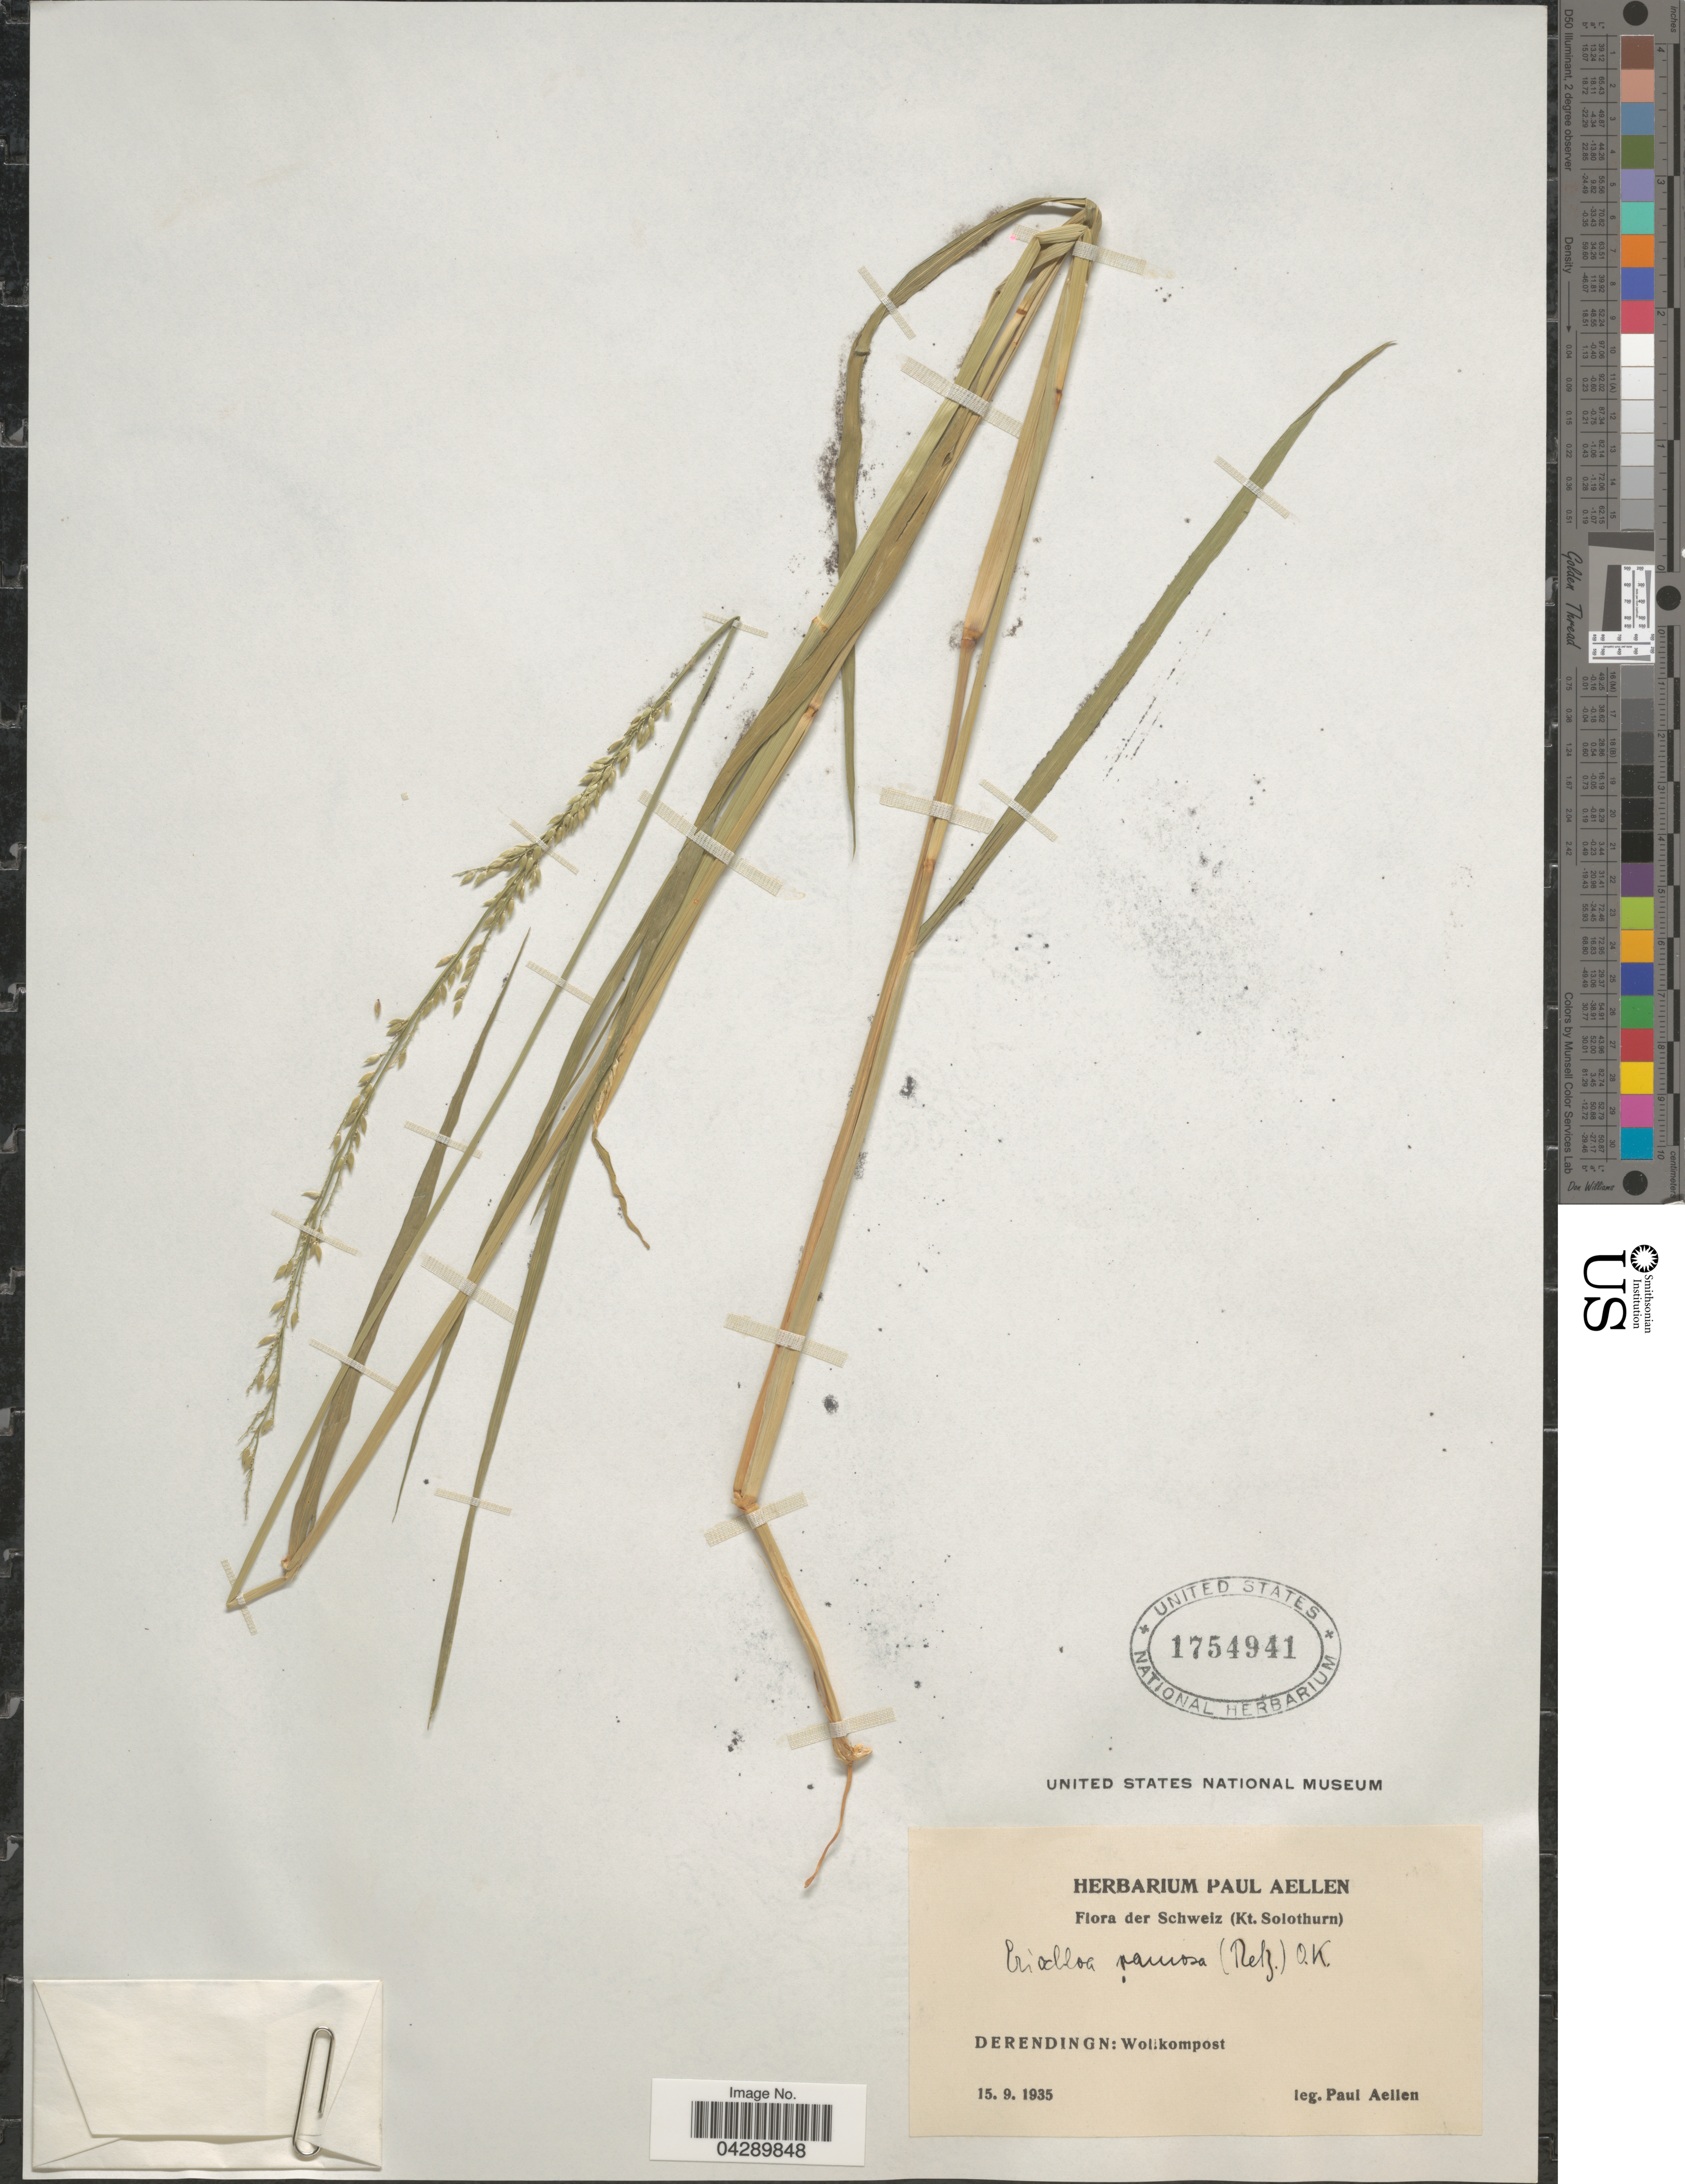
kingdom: Plantae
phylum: Tracheophyta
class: Liliopsida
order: Poales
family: Poaceae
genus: Eriochloa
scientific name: Eriochloa procera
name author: (Retz.) C.E. Hubb.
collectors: P. Aellen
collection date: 1935-09-15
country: Switzerland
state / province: Schwyz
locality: Schweiz (Kt. Solothurn). Derendingn: Wollkompost.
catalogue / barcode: US 1754941